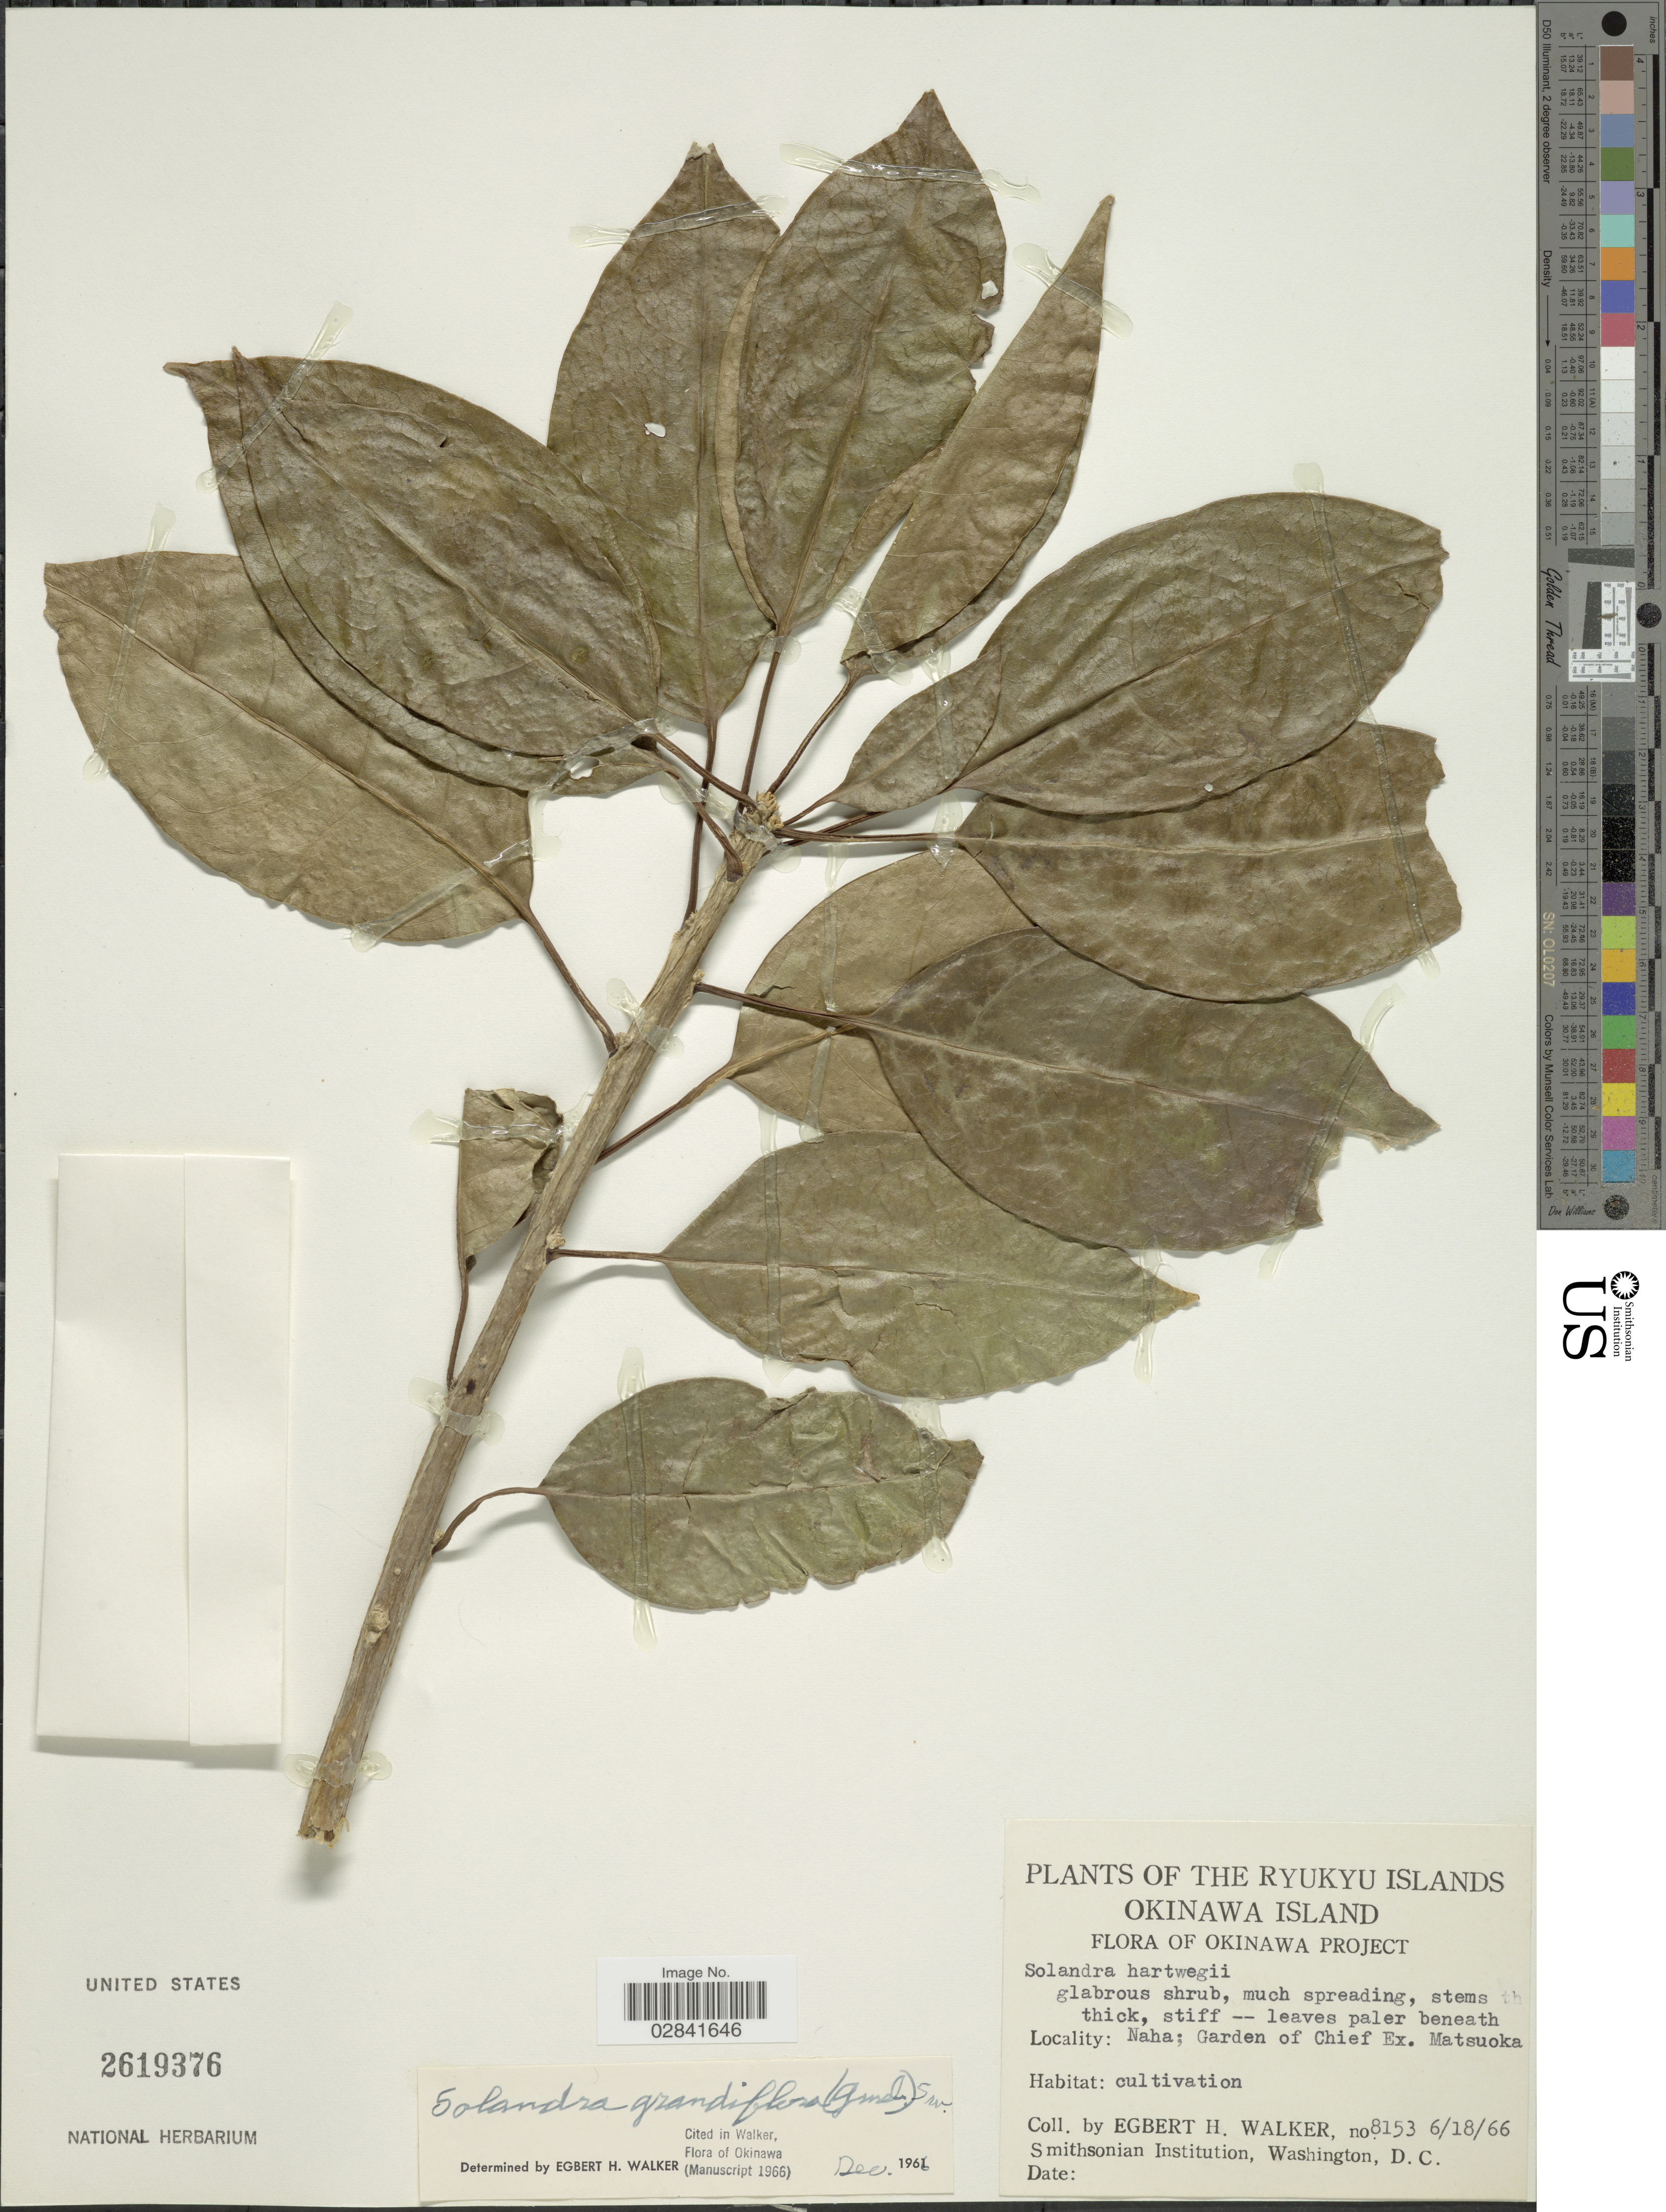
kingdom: Plantae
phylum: Tracheophyta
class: Magnoliopsida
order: Solanales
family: Solanaceae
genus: Solandra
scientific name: Solandra grandiflora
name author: Sw.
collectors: E. H. Walker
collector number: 8153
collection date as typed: Transcribed d/m/y: 18/6/66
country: Japan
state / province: Okinawa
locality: Ryukyu Islands. Okinawa Island. Okinawa Project. Naha; Garden of Chief Ex. Matsuoka.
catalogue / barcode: US 2619376